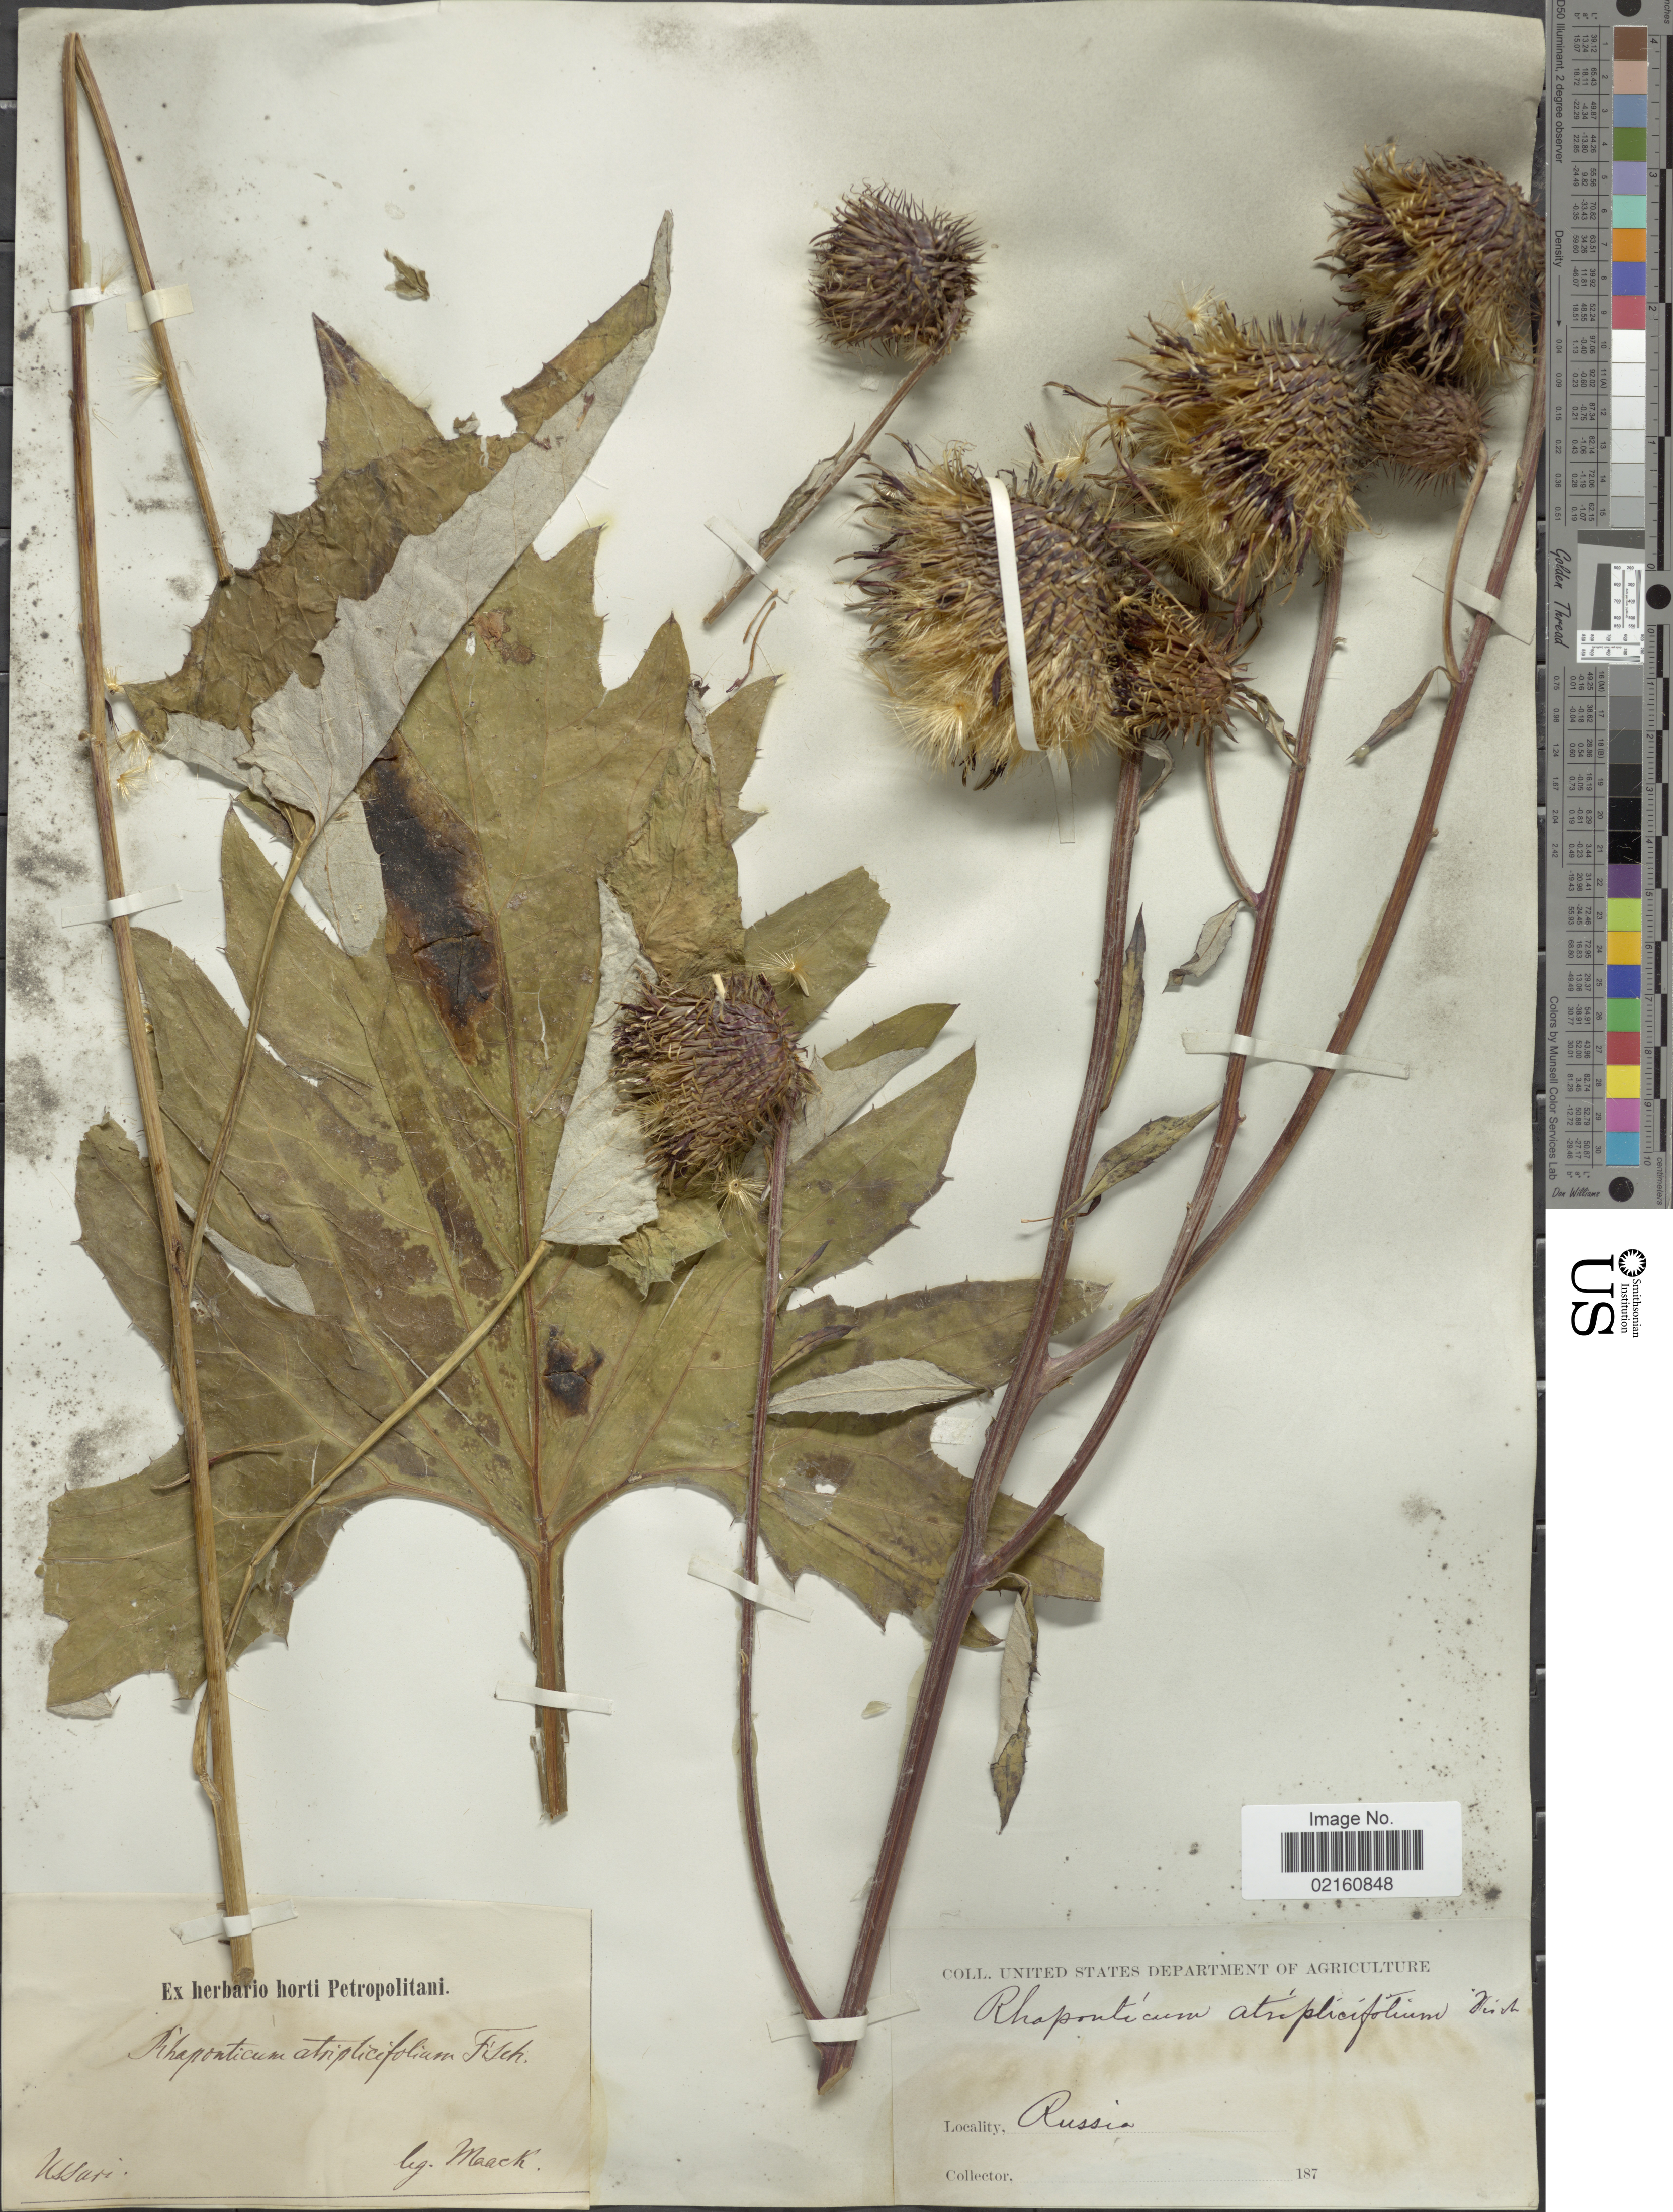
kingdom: Plantae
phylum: Tracheophyta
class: Magnoliopsida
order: Asterales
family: Asteraceae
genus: Synurus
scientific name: Synurus deltoides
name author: (Aiton) Nakai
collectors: Maack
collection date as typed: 187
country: Russian Federation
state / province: Khabarovsk/Primorsky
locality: Russia, Ussuri